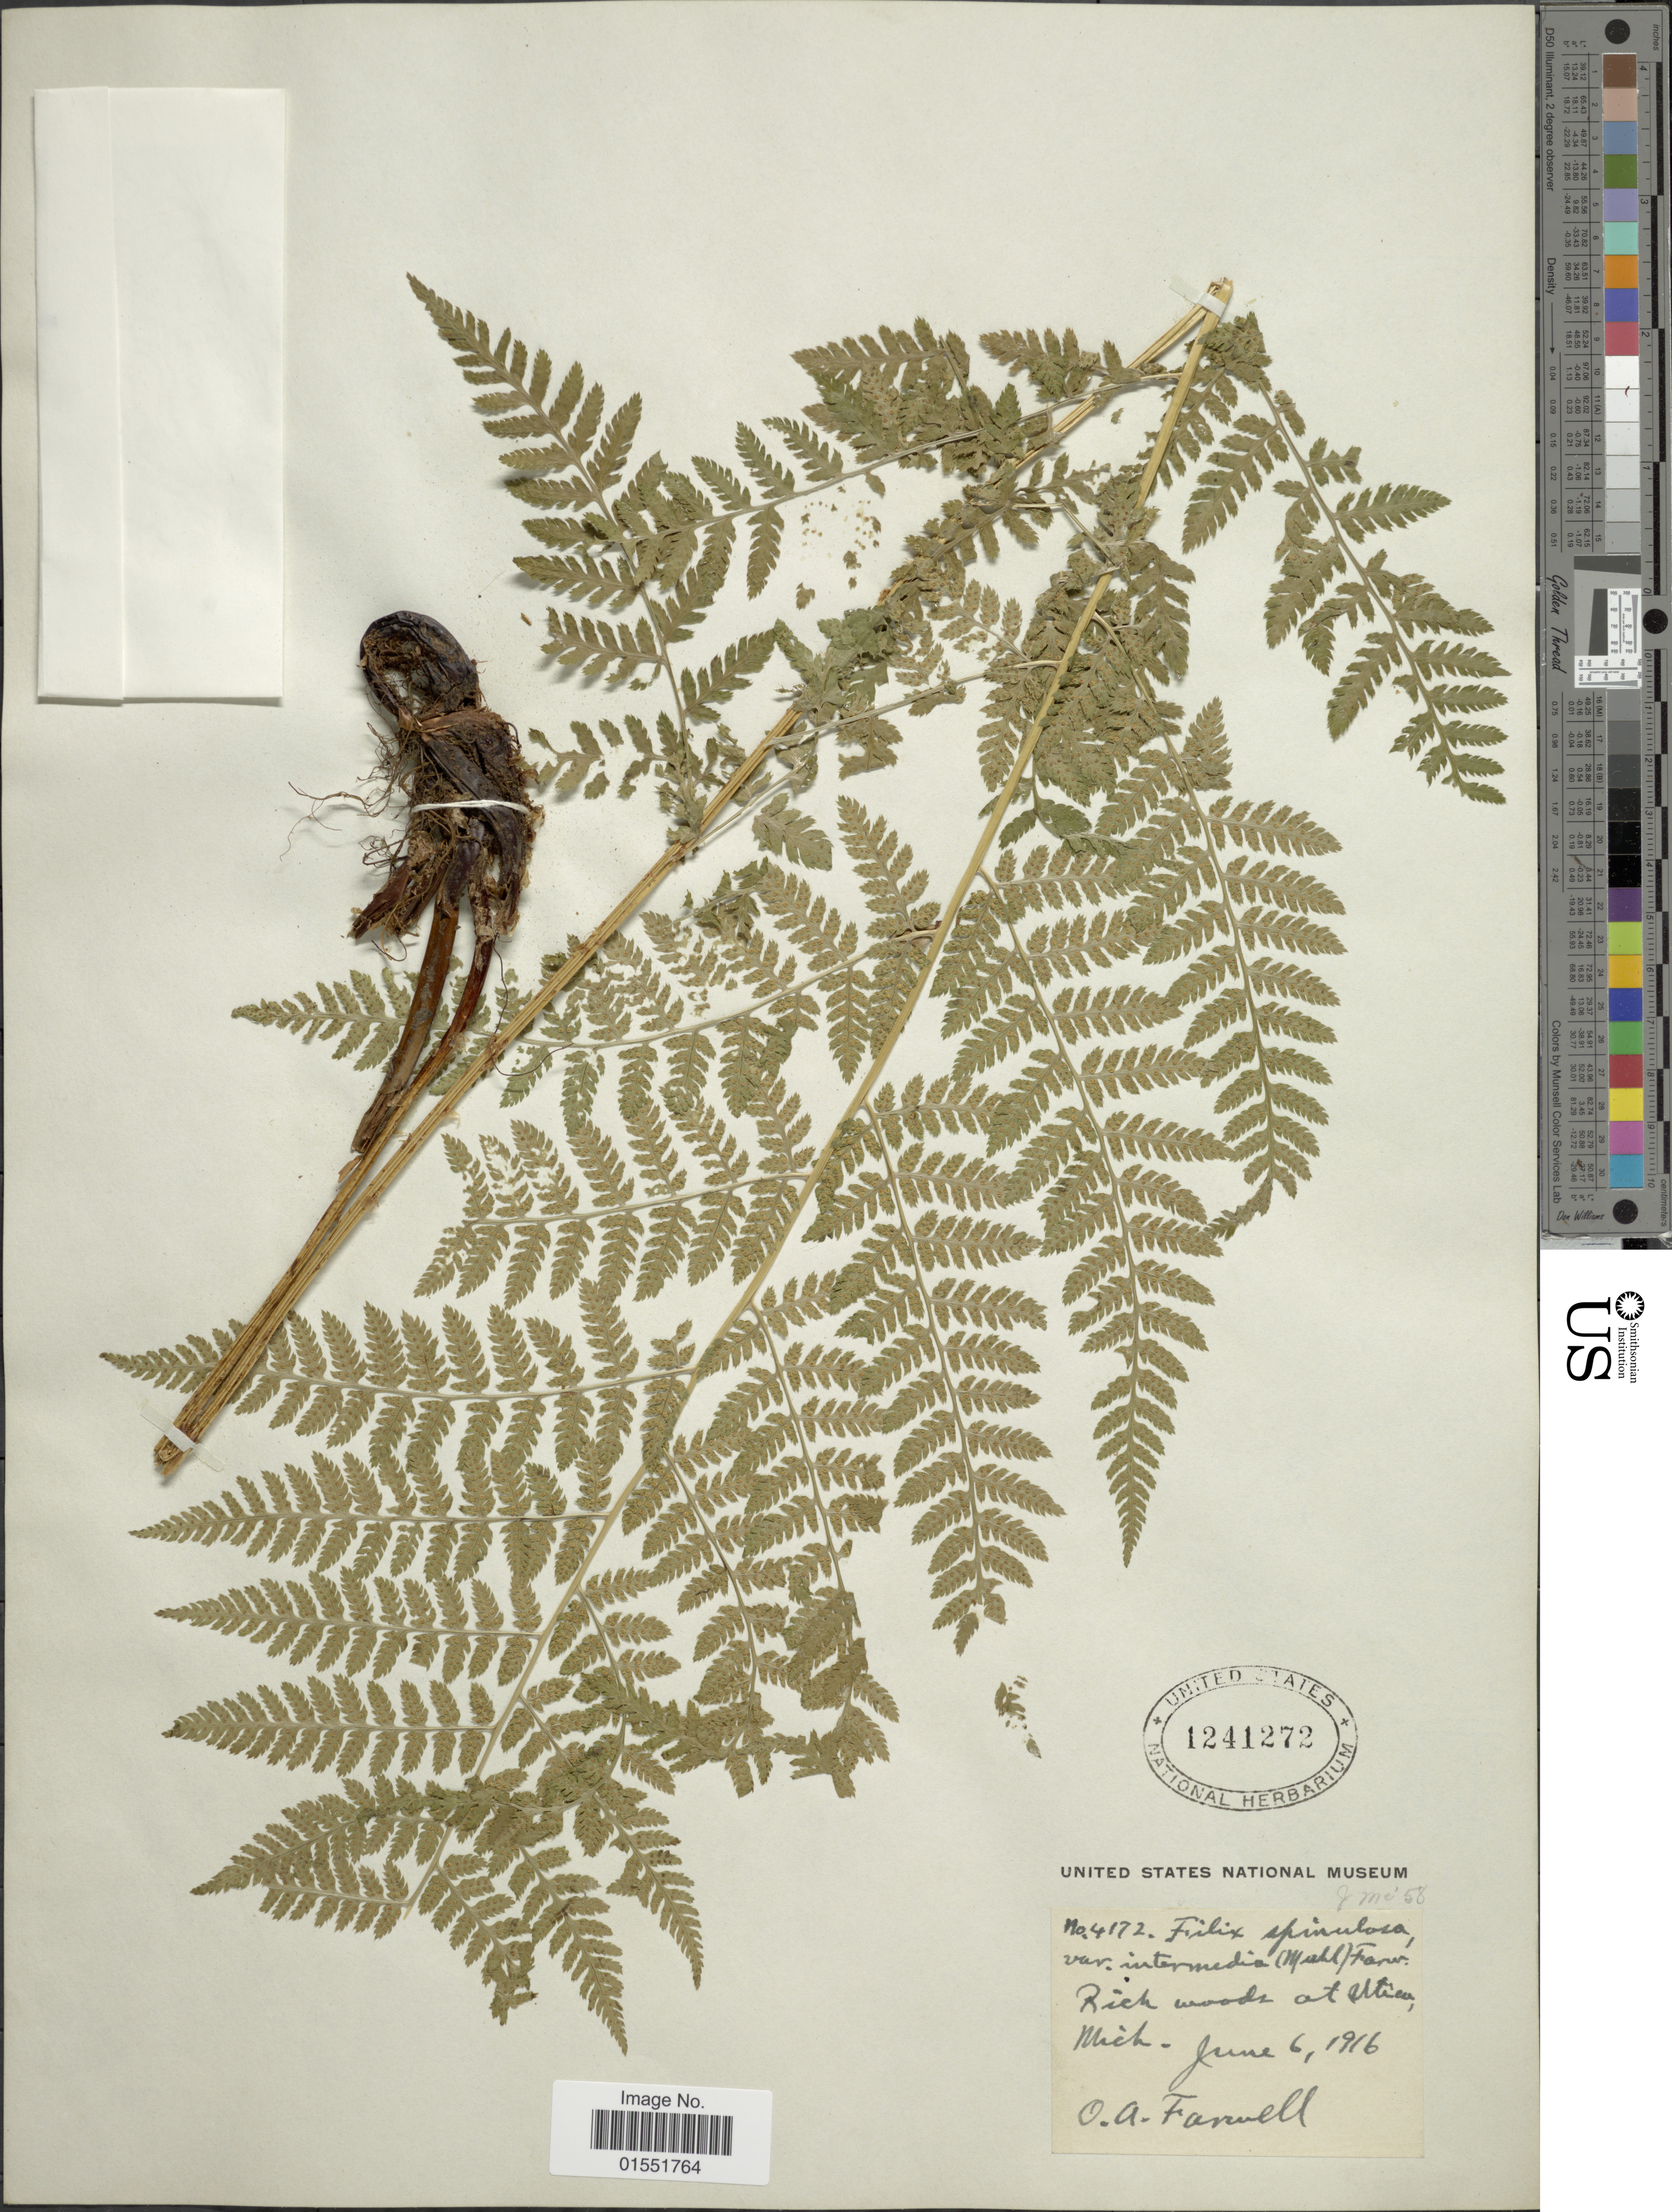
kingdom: Plantae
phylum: Tracheophyta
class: Polypodiopsida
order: Polypodiales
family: Dryopteridaceae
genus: Dryopteris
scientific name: Dryopteris intermedia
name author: (Muhl.) A. Gray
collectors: O. Farwell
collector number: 4172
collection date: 1916-06-06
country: United States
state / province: Michigan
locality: Rich woods at Utica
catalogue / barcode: US 1241272